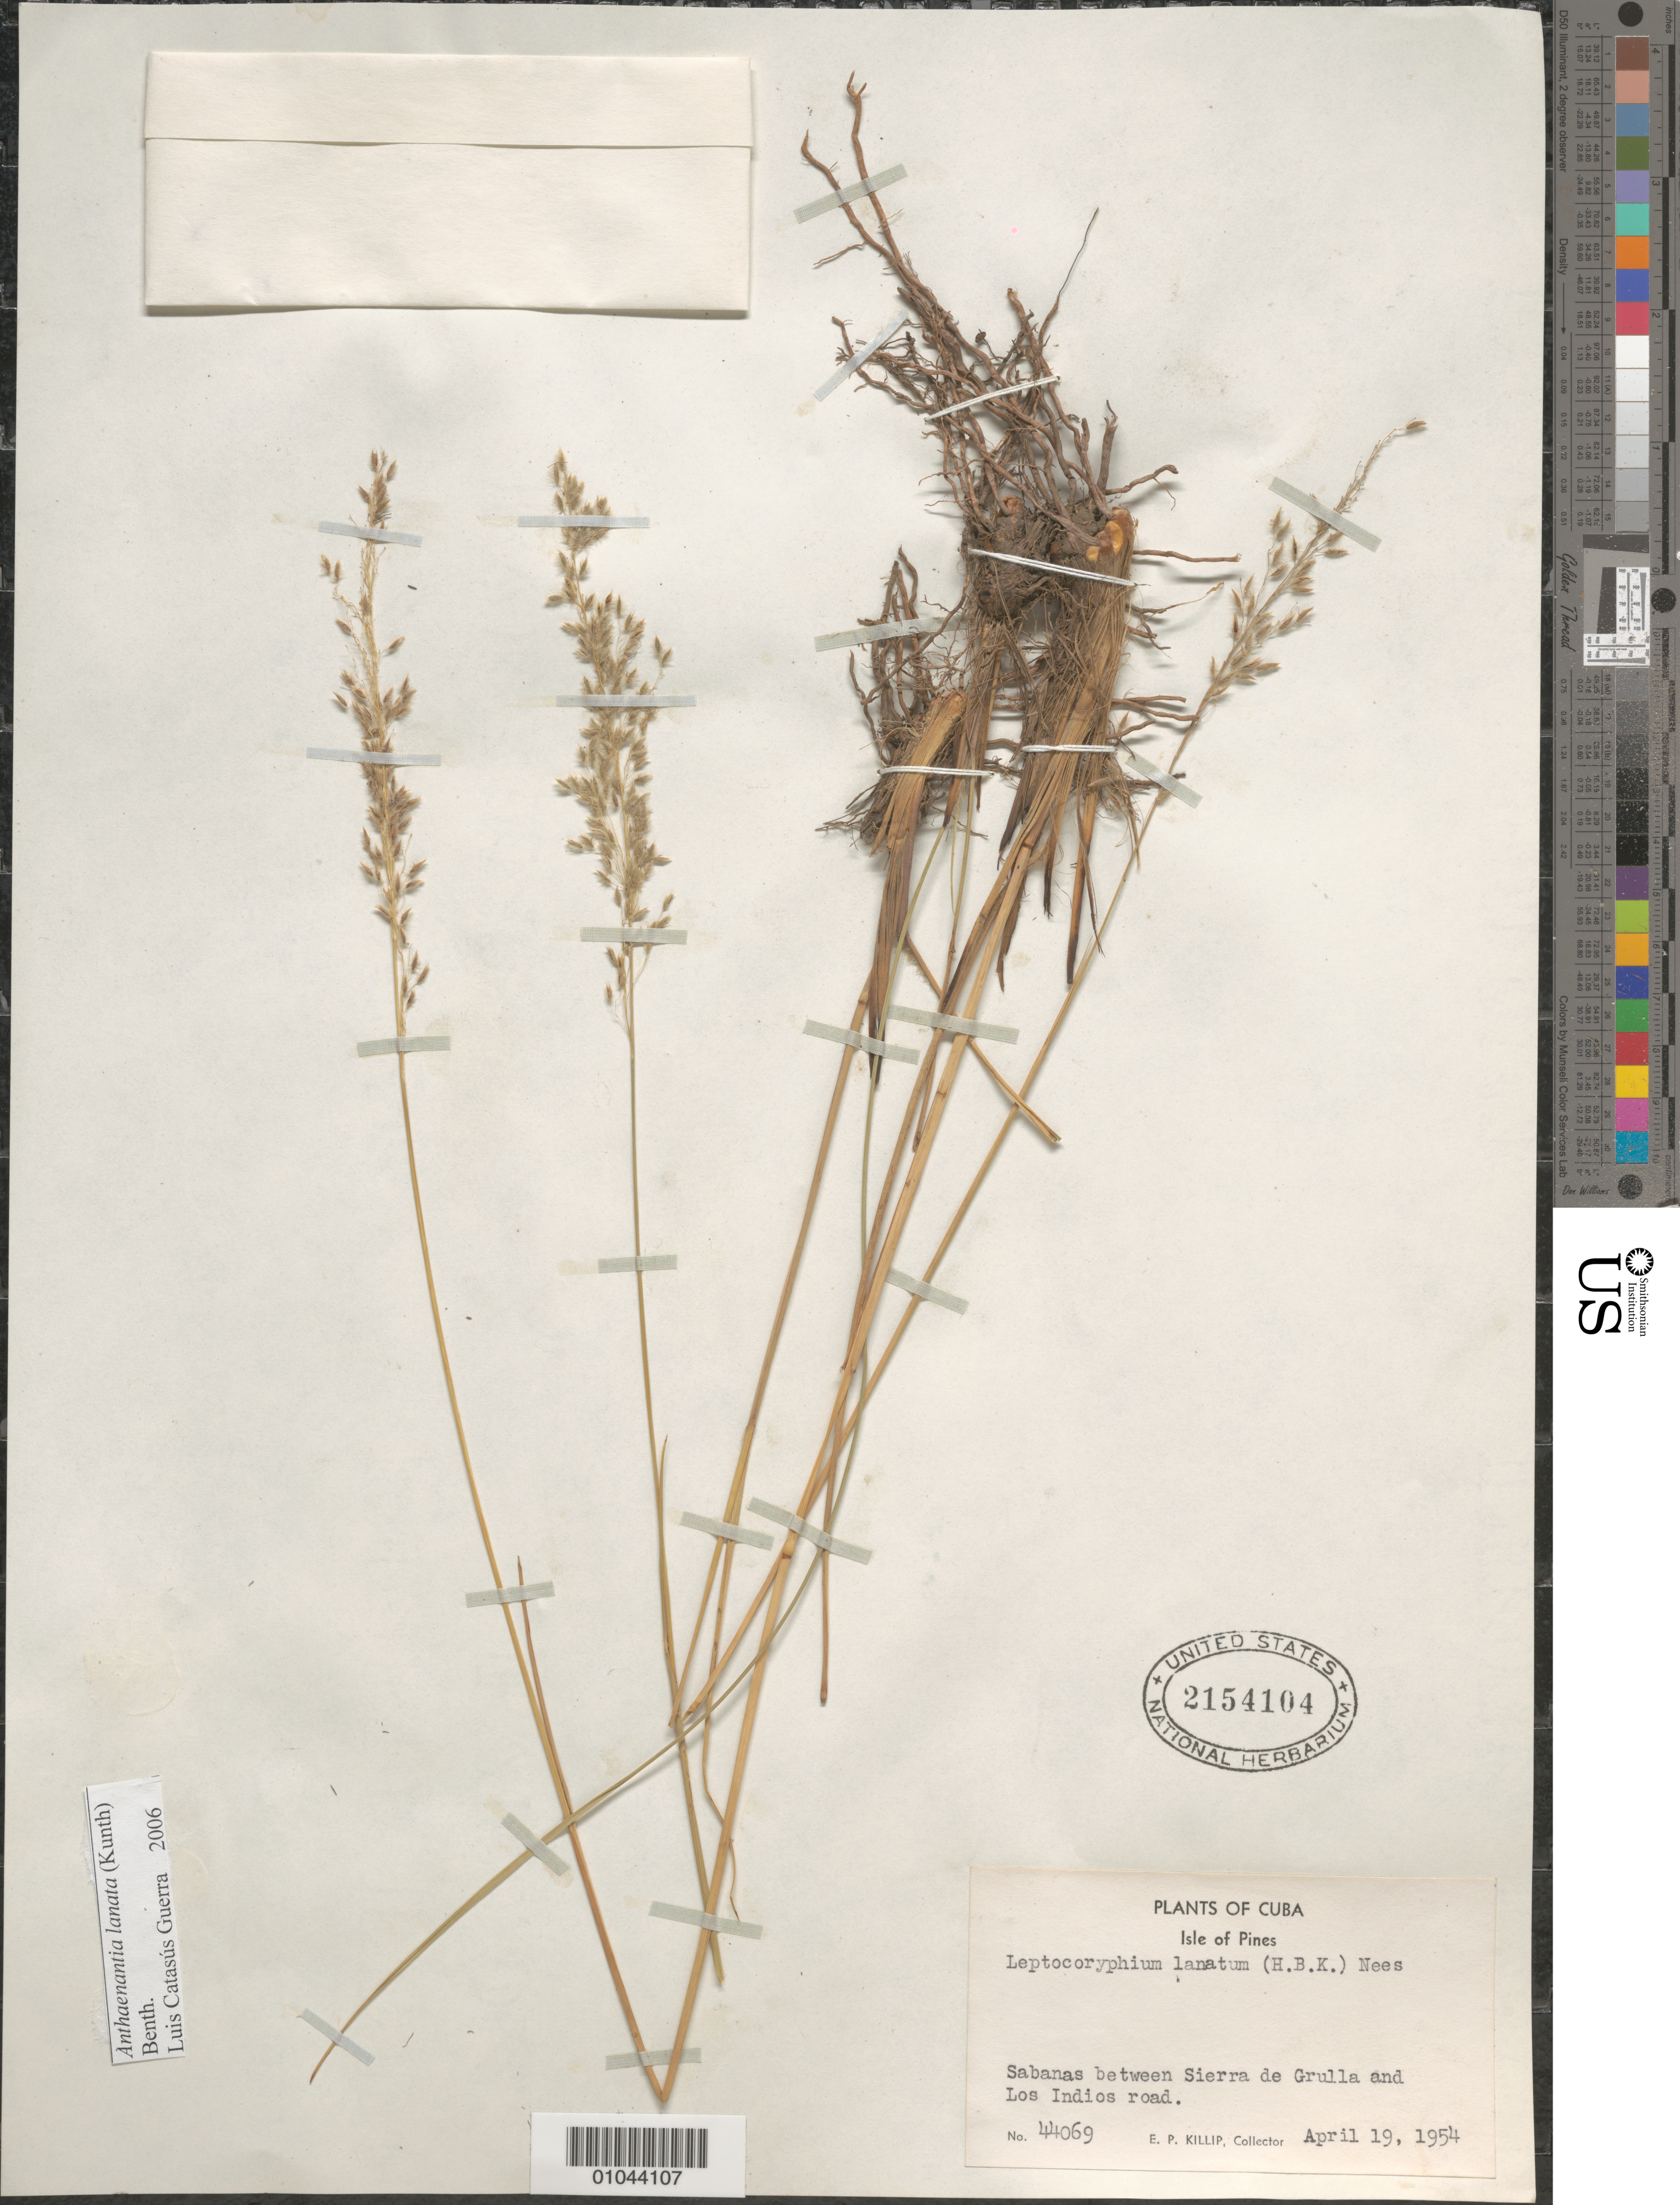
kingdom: Plantae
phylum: Tracheophyta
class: Liliopsida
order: Poales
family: Poaceae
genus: Leptocoryphium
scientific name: Leptocoryphium lanatum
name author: (Kunth) Nees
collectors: E. P. Killip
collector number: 44069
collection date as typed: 19 Apr 1954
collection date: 1954-04-19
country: Cuba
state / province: Isla de la Juventud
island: Isla de la Juventud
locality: Sabanas between Sierra de Grulla and Los Indios road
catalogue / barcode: US 2154104